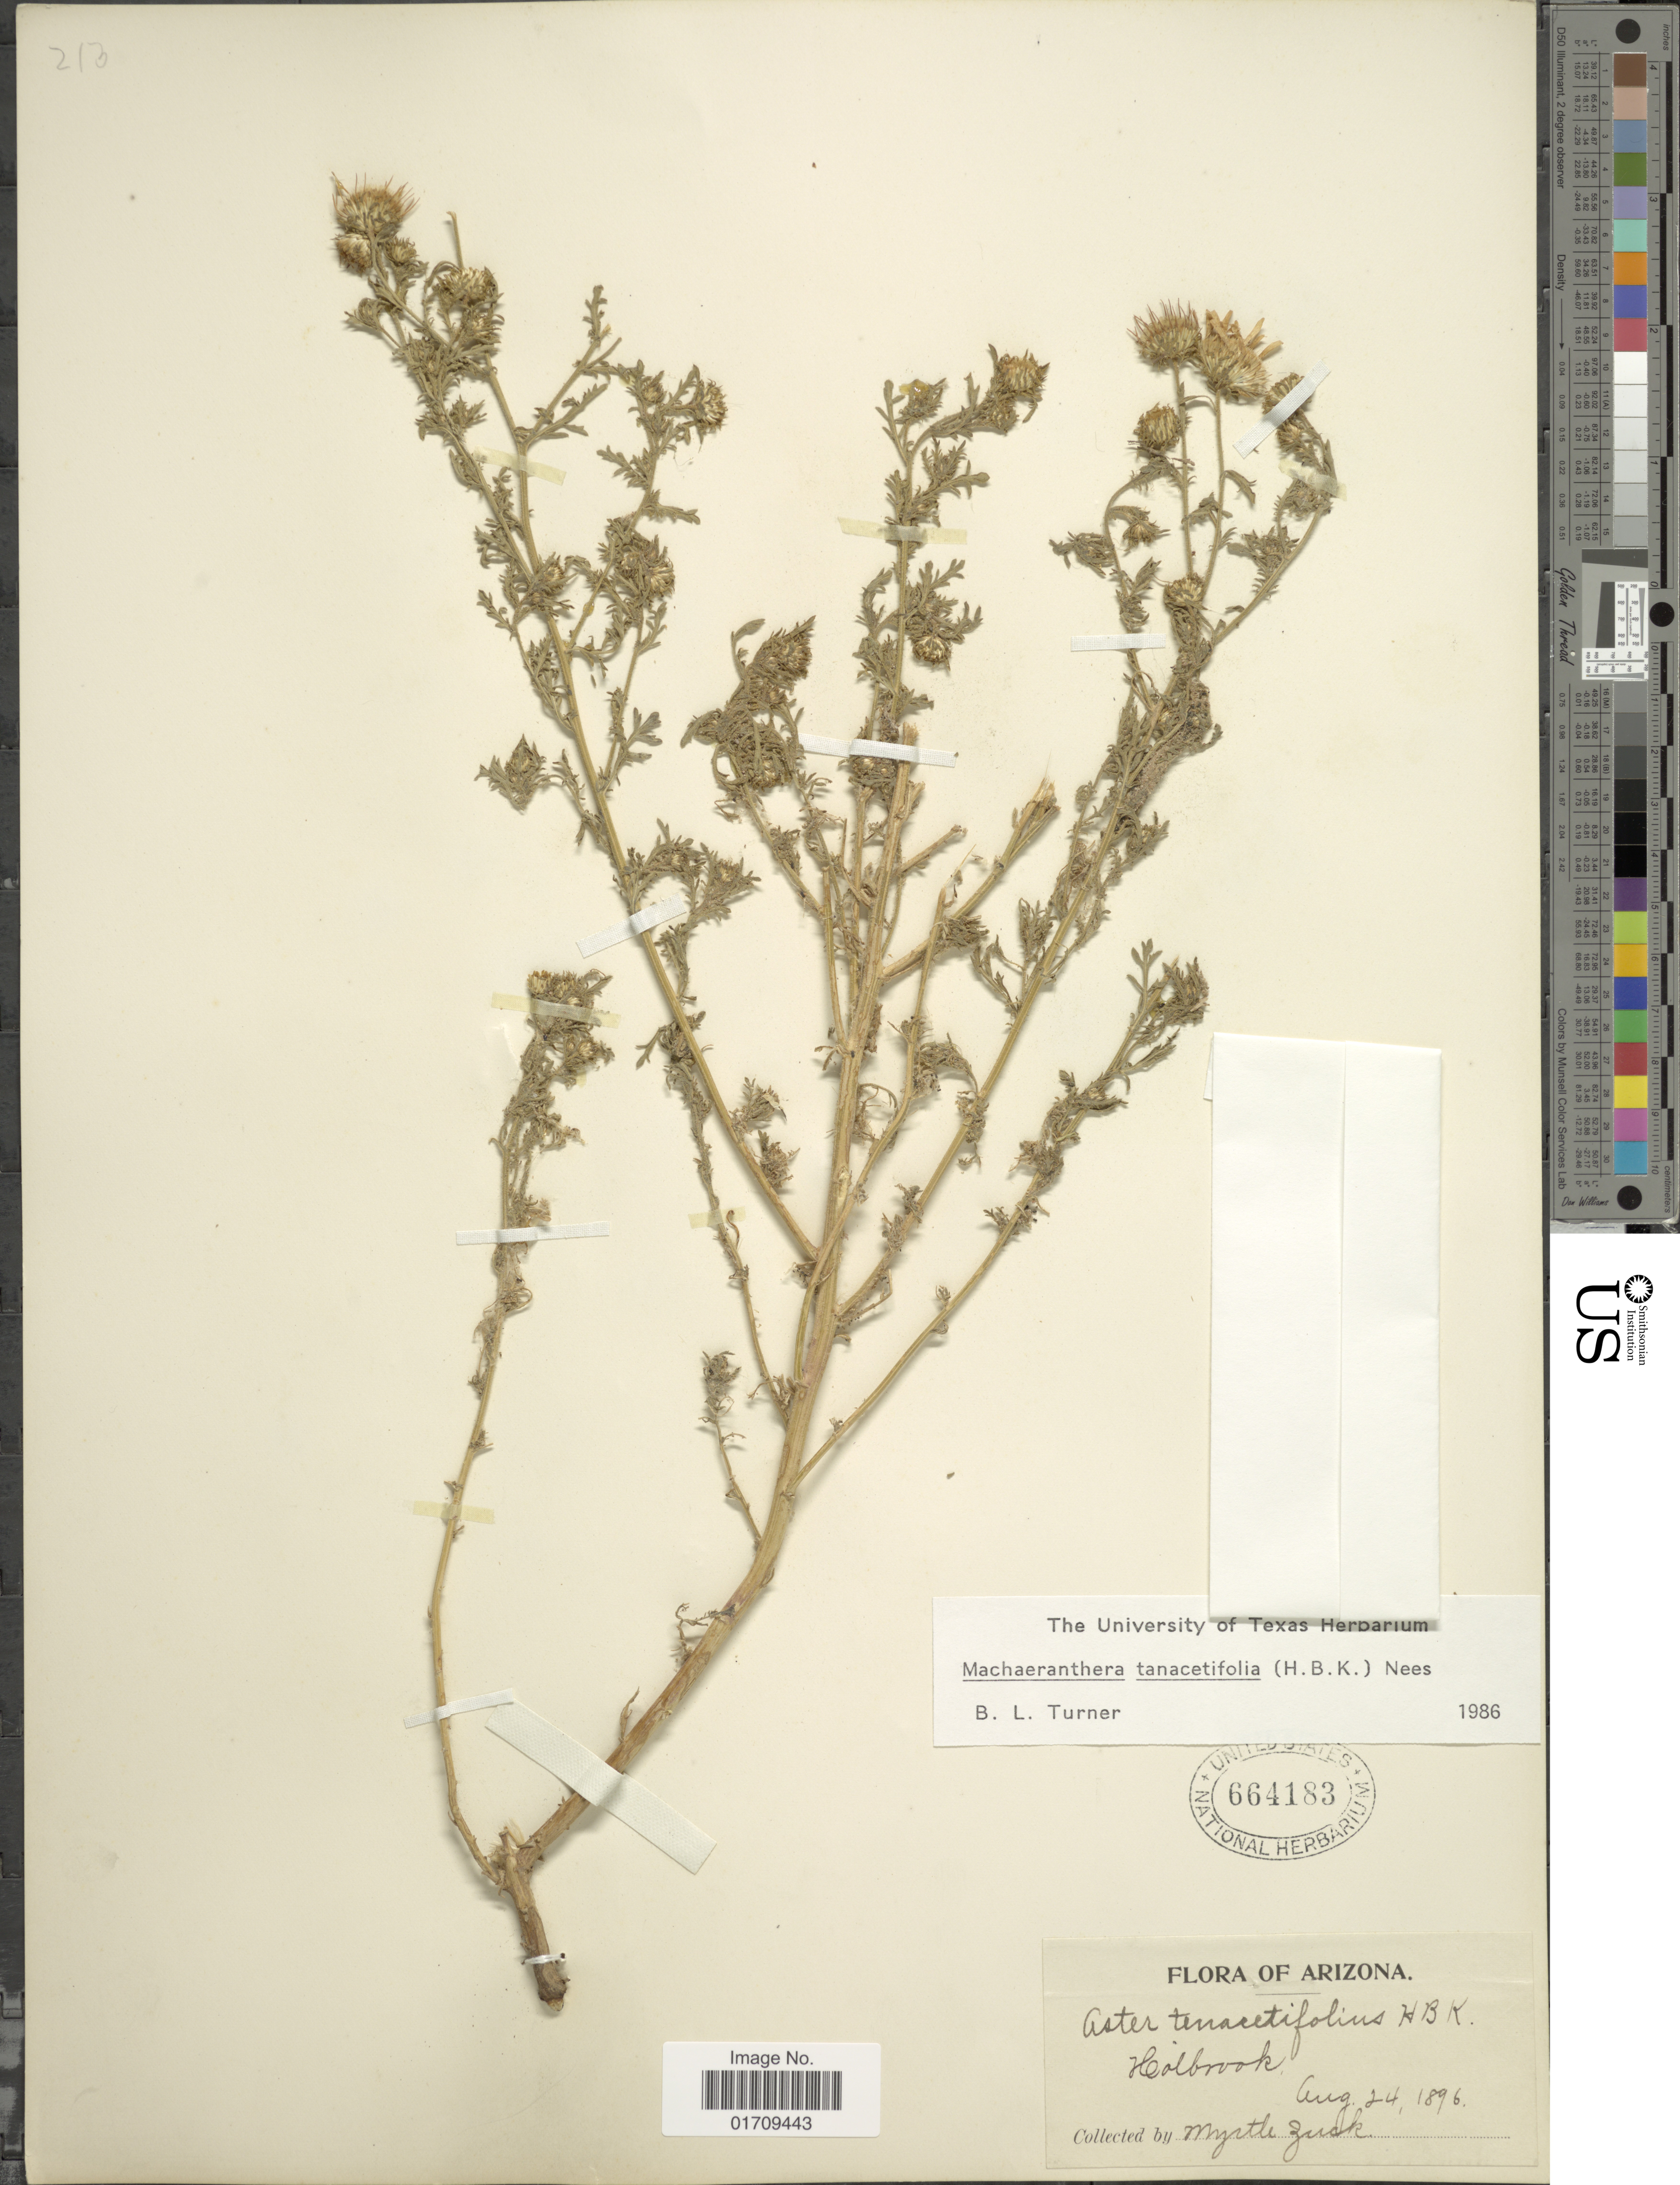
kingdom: Plantae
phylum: Tracheophyta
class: Magnoliopsida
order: Asterales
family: Asteraceae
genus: Machaeranthera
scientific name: Machaeranthera tanacetifolia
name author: (Kunth) Nees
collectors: M. Zuck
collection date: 1896-08-24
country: United States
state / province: Arizona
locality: Holbrook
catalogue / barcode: US 664183